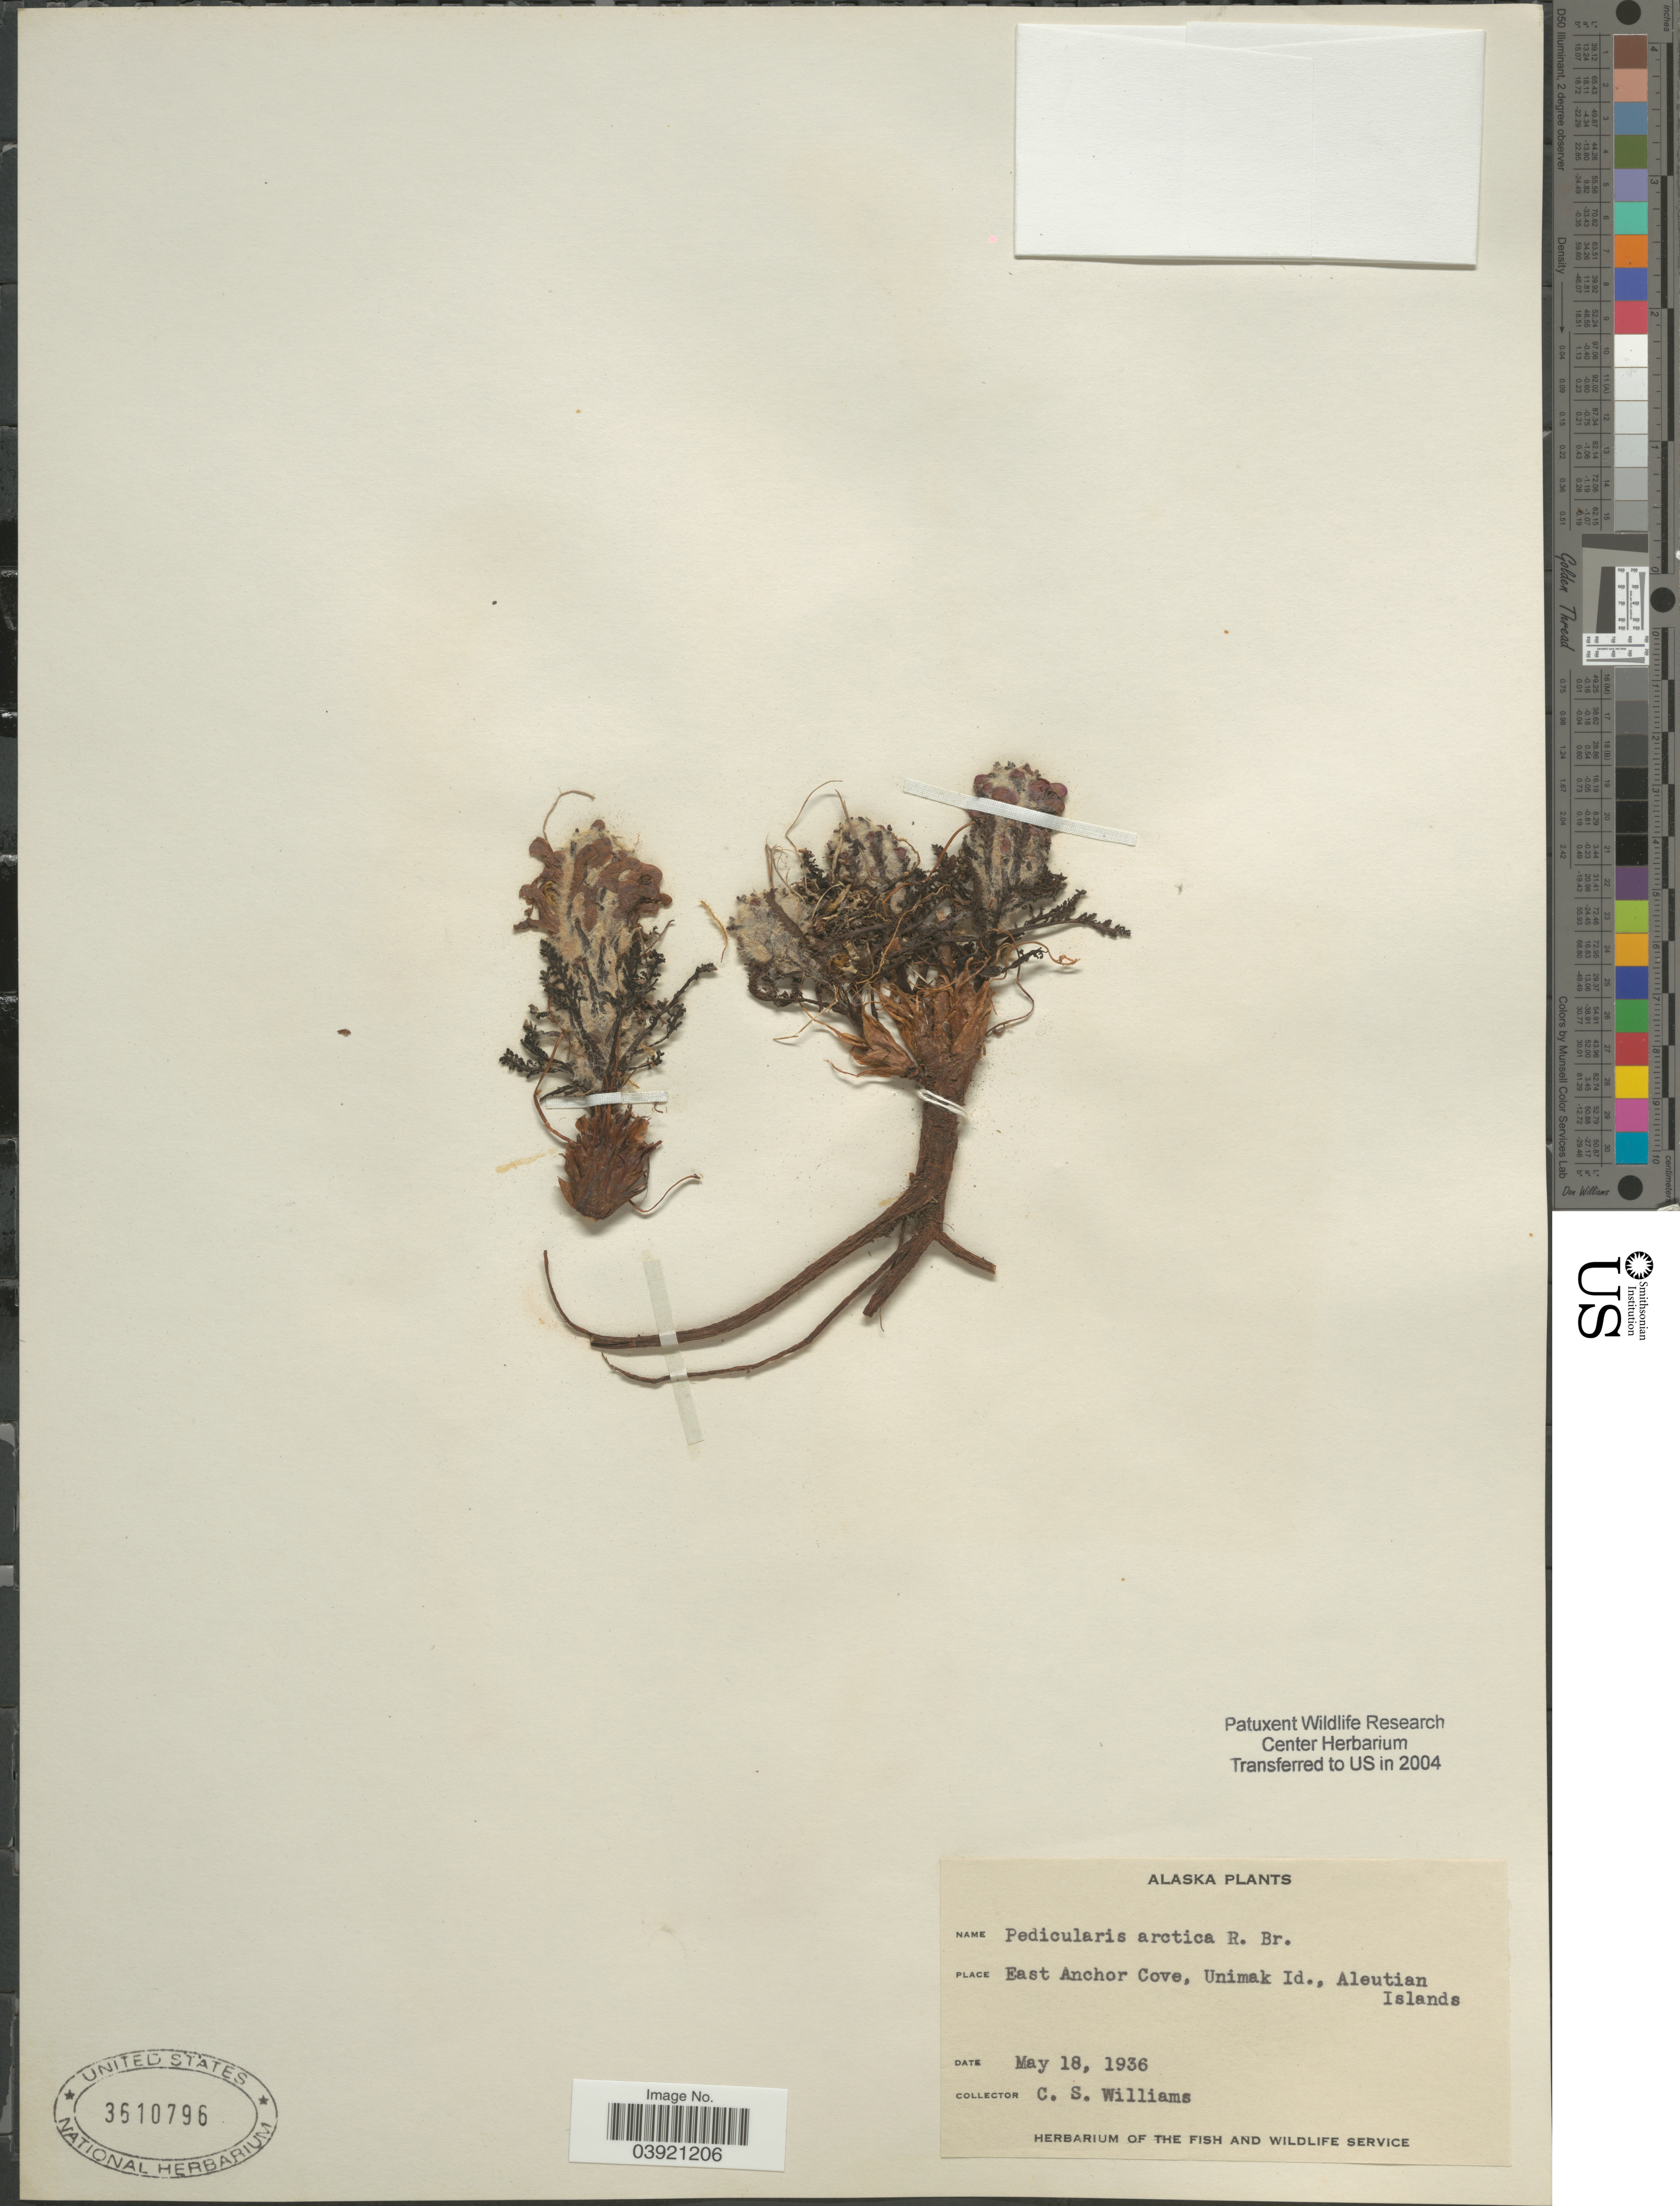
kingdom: Plantae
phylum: Tracheophyta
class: Magnoliopsida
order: Lamiales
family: Orobanchaceae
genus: Pedicularis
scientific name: Pedicularis arctica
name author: R. Br.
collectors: C. Williams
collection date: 1936-05-18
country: United States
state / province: Alaska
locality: East Anchor Cove, Unimak Id., Aleutian Islands.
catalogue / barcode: US 3610796